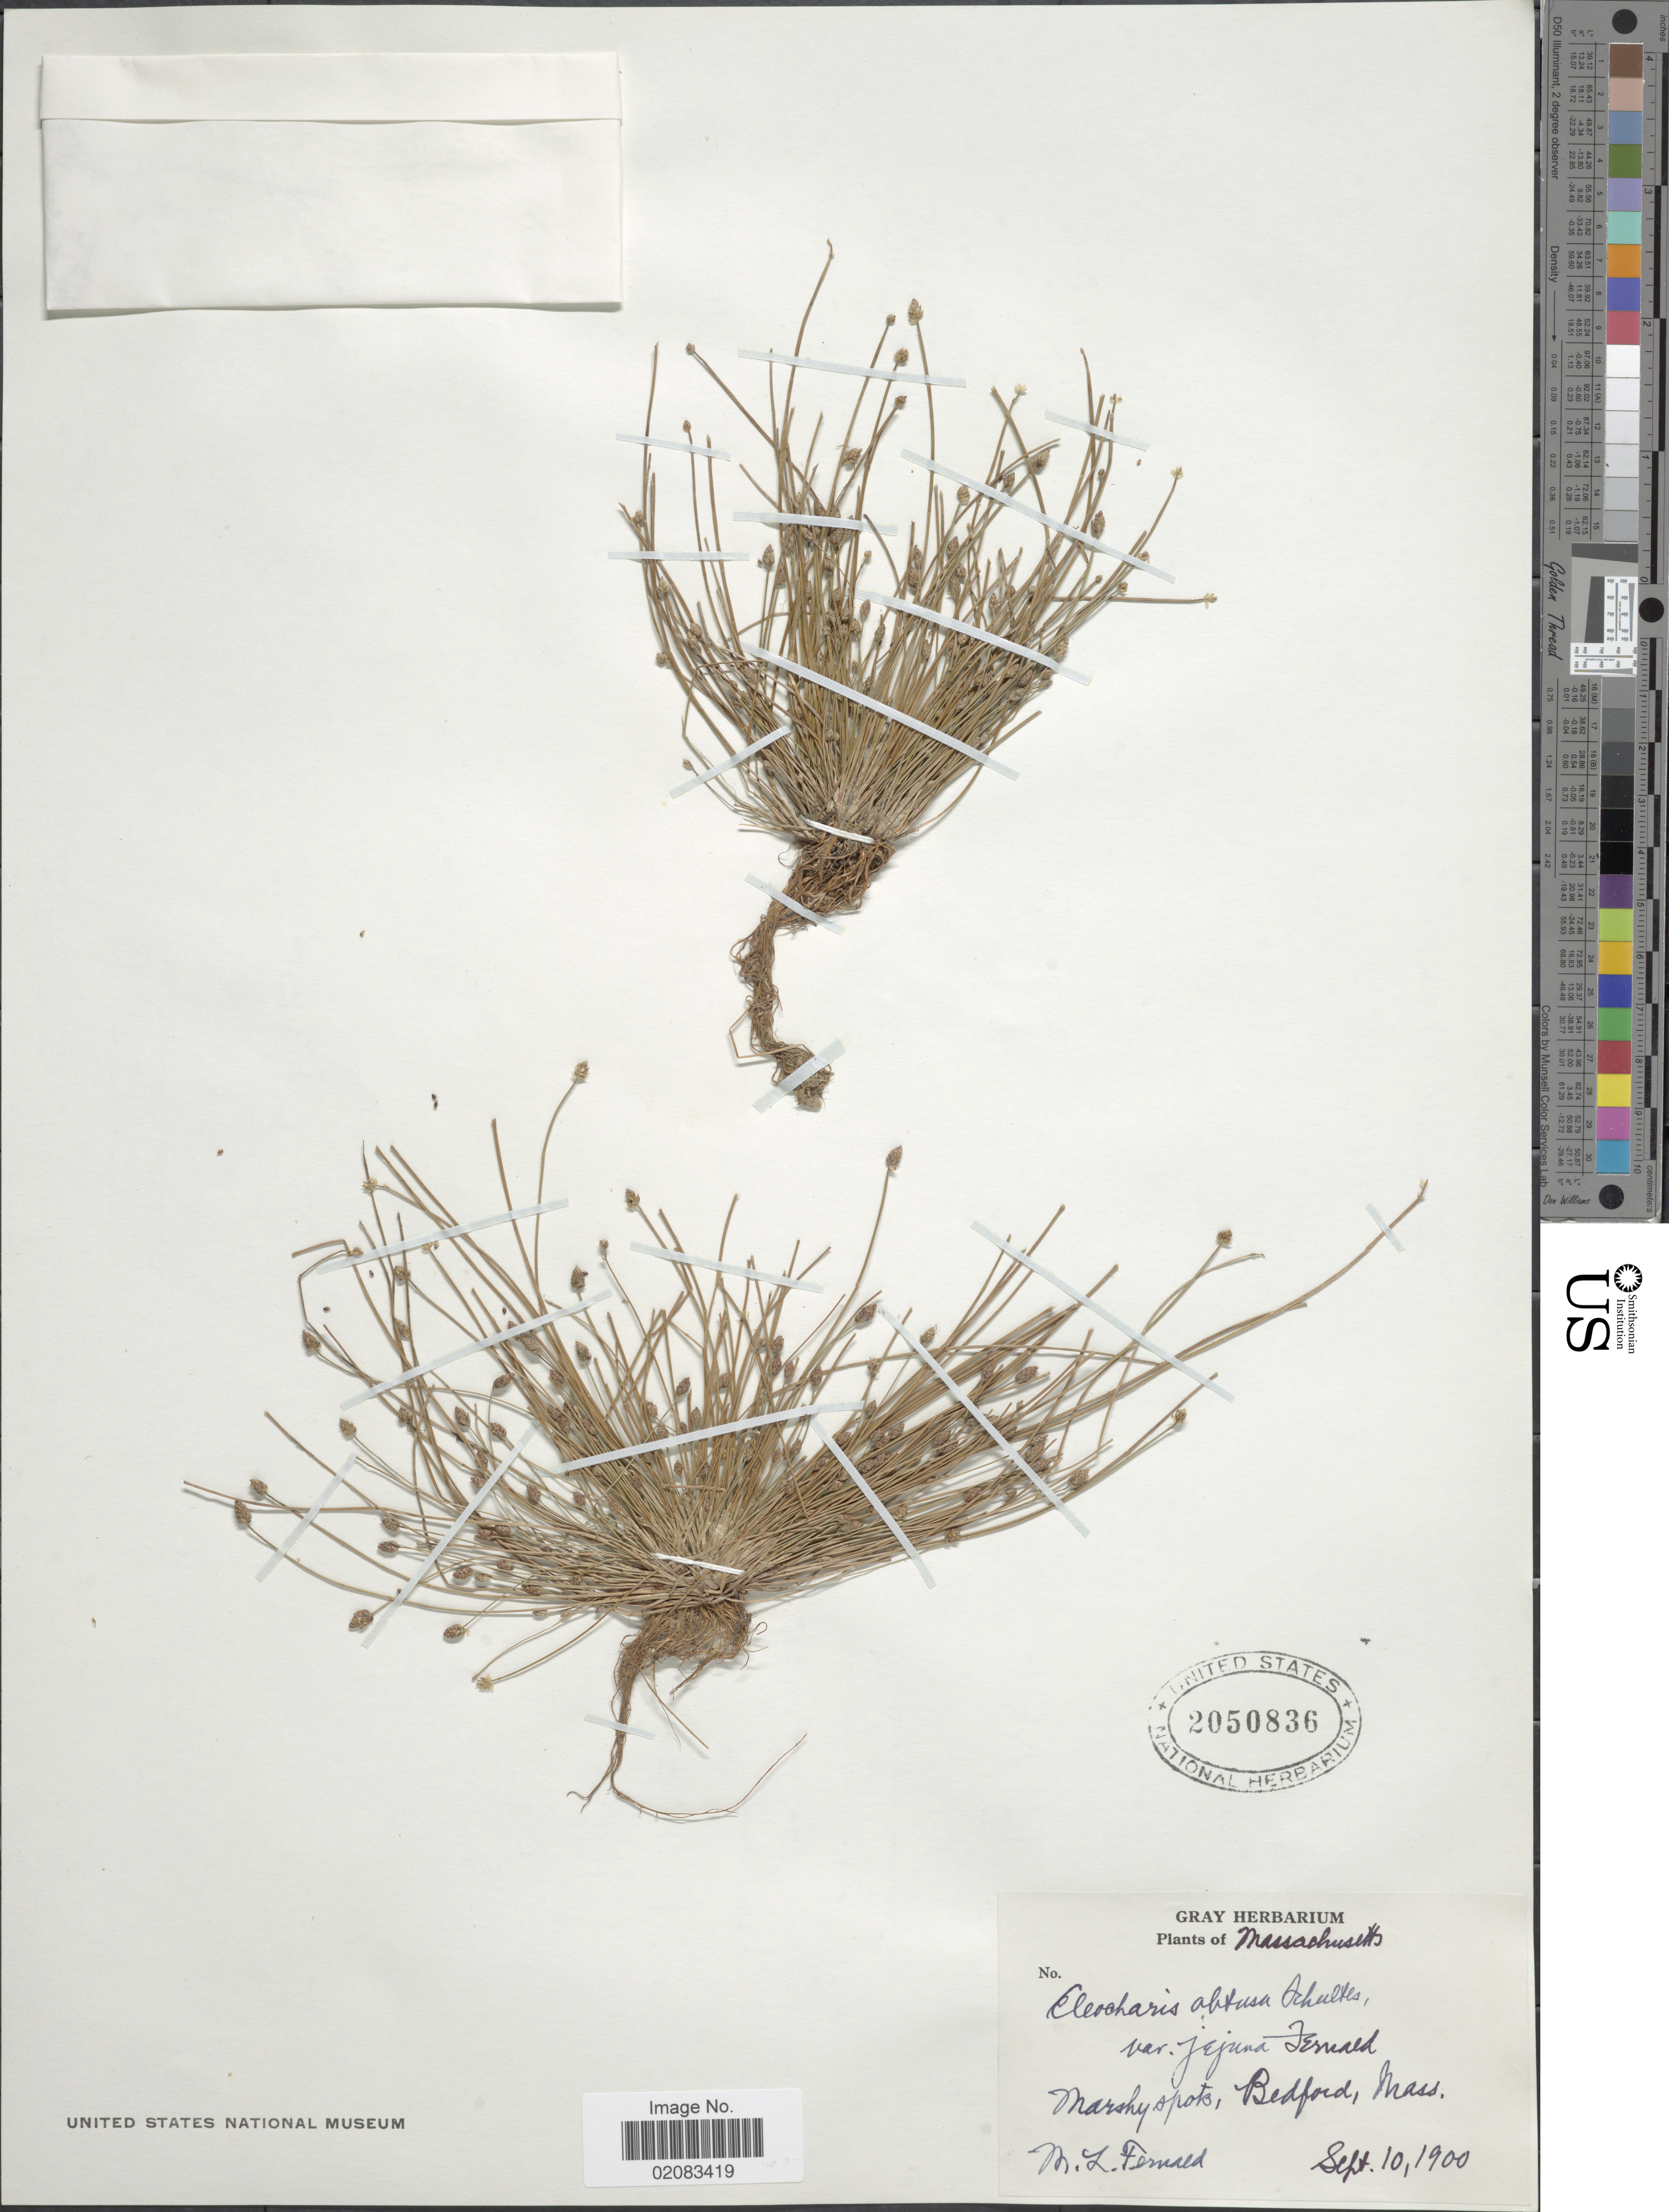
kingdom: Plantae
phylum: Tracheophyta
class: Liliopsida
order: Poales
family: Cyperaceae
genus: Eleocharis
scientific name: Eleocharis obtusa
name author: (Willd.) Schult.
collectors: M. L. Fernald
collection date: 1900-09-10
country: United States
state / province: Massachusetts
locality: Marshy spots, Bedford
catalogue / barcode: US 2050836